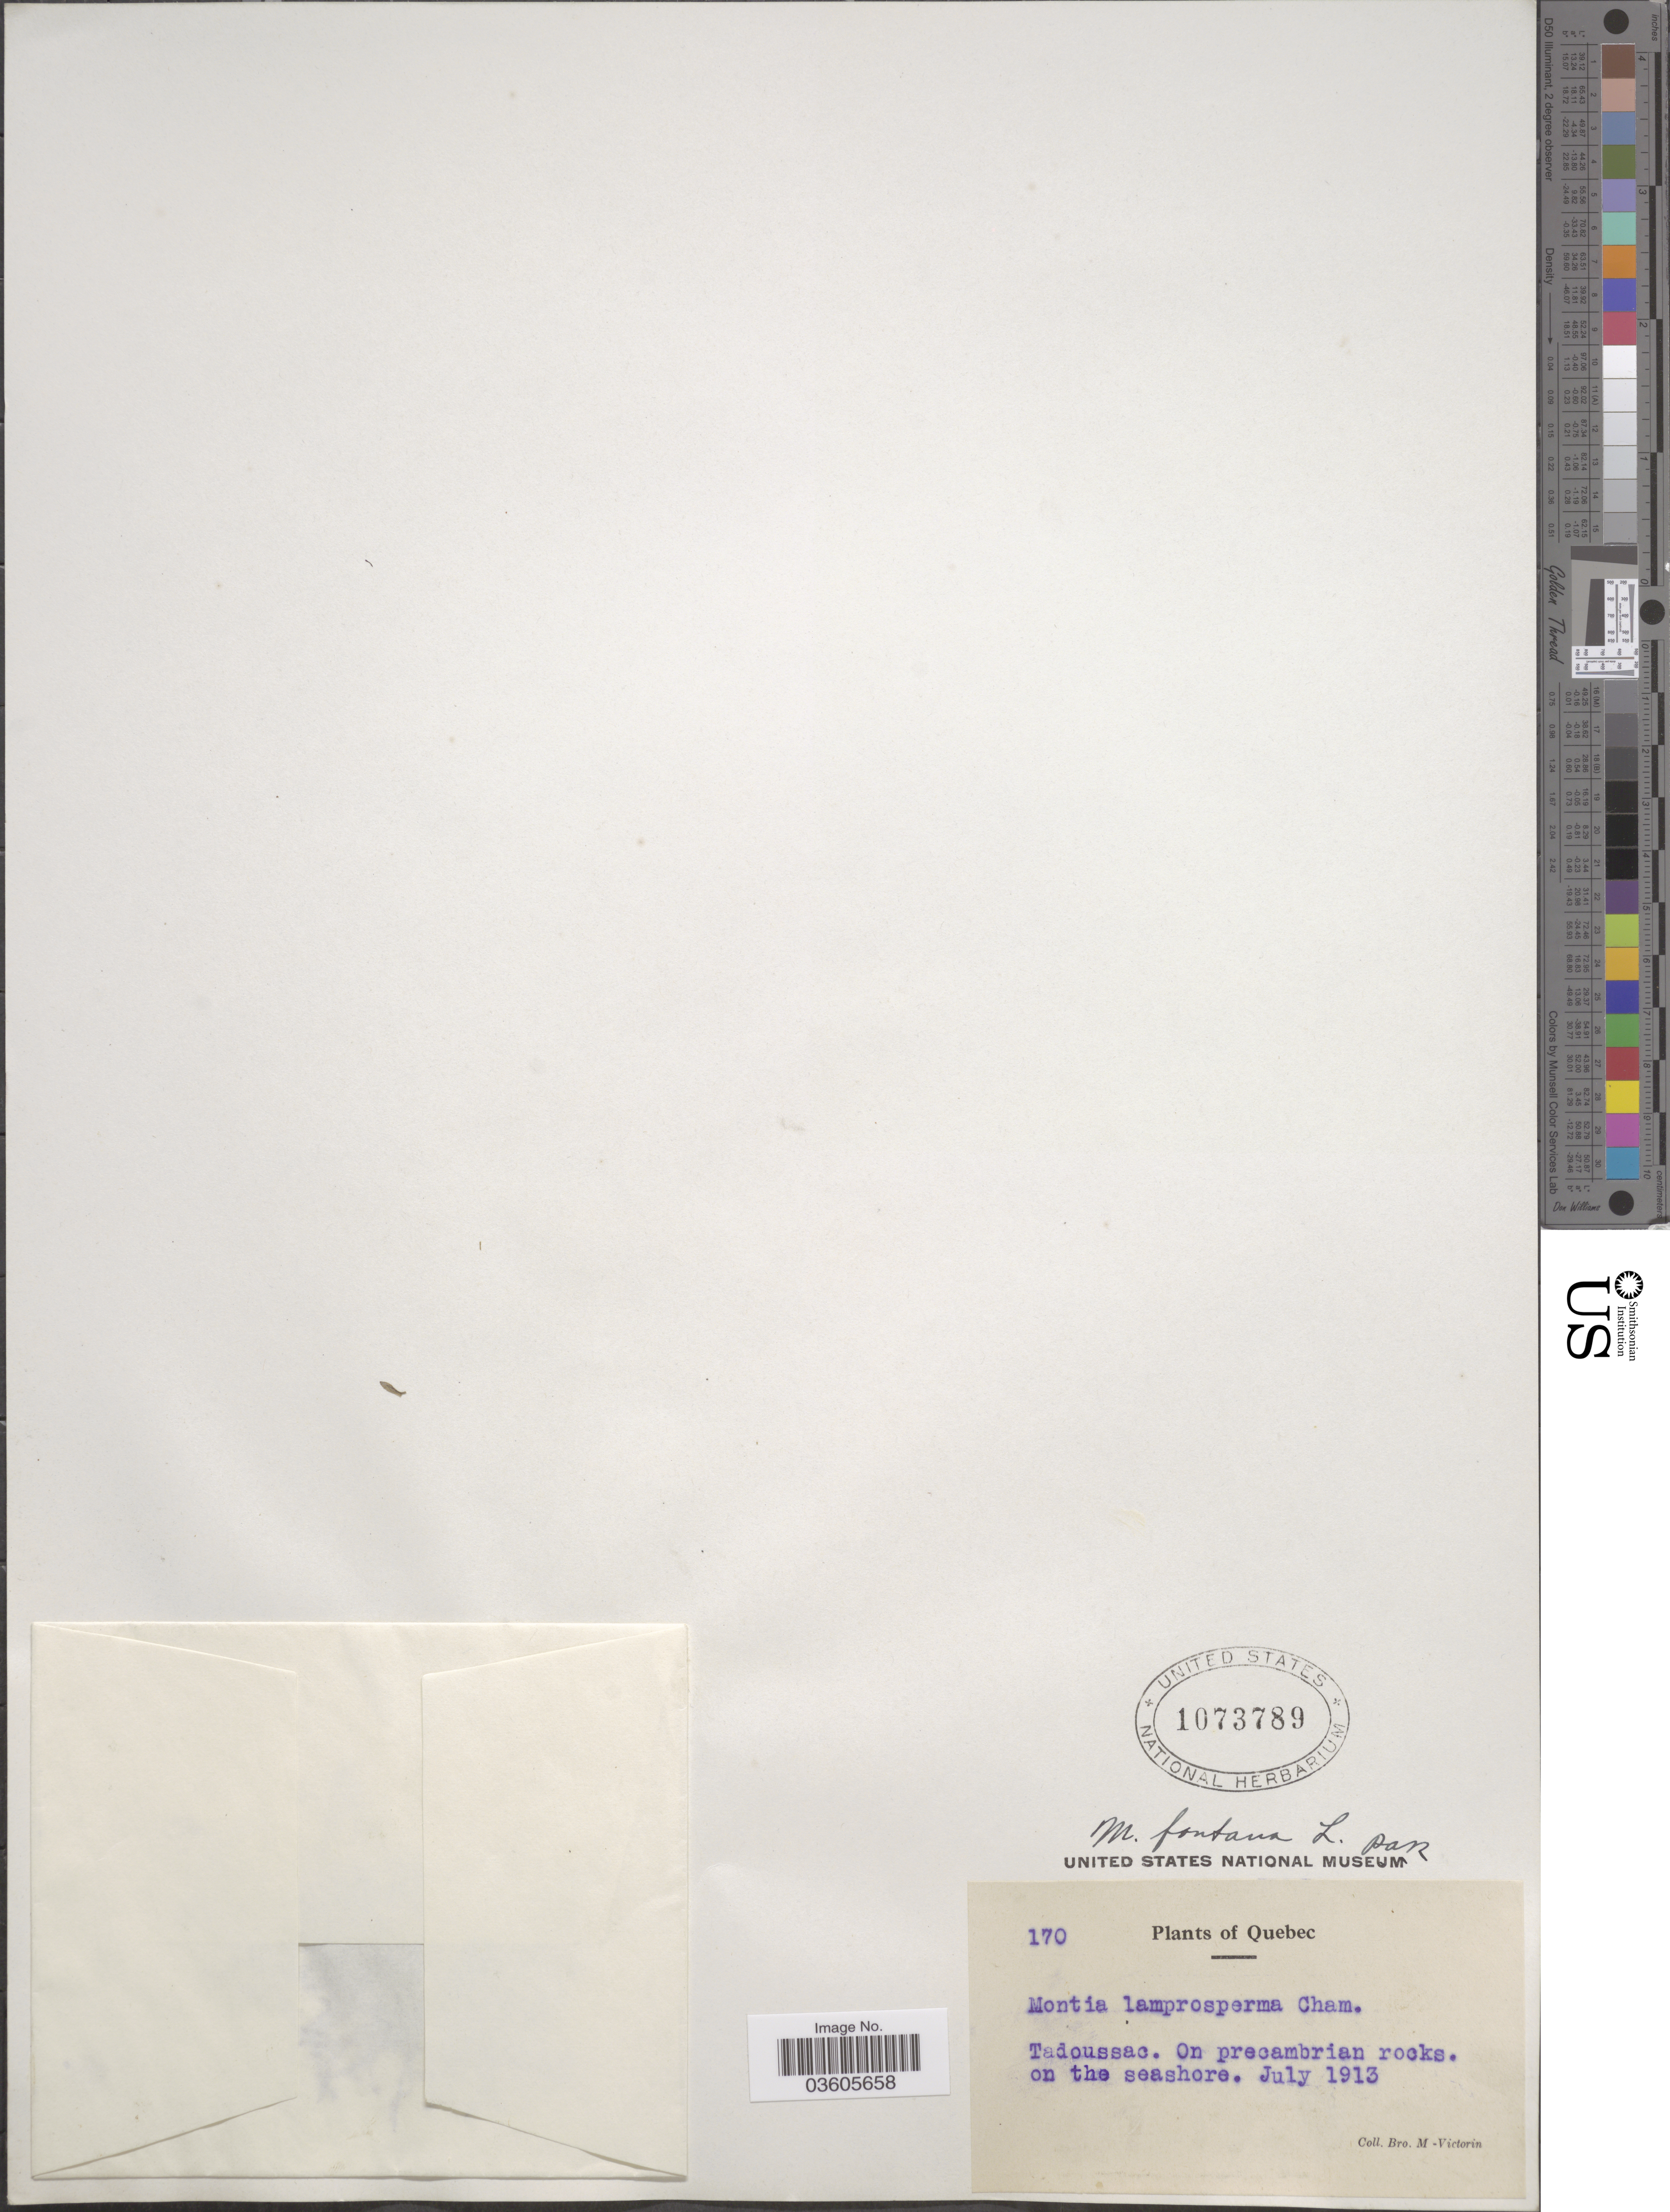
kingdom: Plantae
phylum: Tracheophyta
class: Magnoliopsida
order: Caryophyllales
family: Montiaceae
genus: Montia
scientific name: Montia fontana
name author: L.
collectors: Fr. Marie-Victorin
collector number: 170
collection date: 1913-07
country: Canada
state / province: Quebec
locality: Tadoussac. On precambrian rocks. On the seashore.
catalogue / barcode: US 1073789